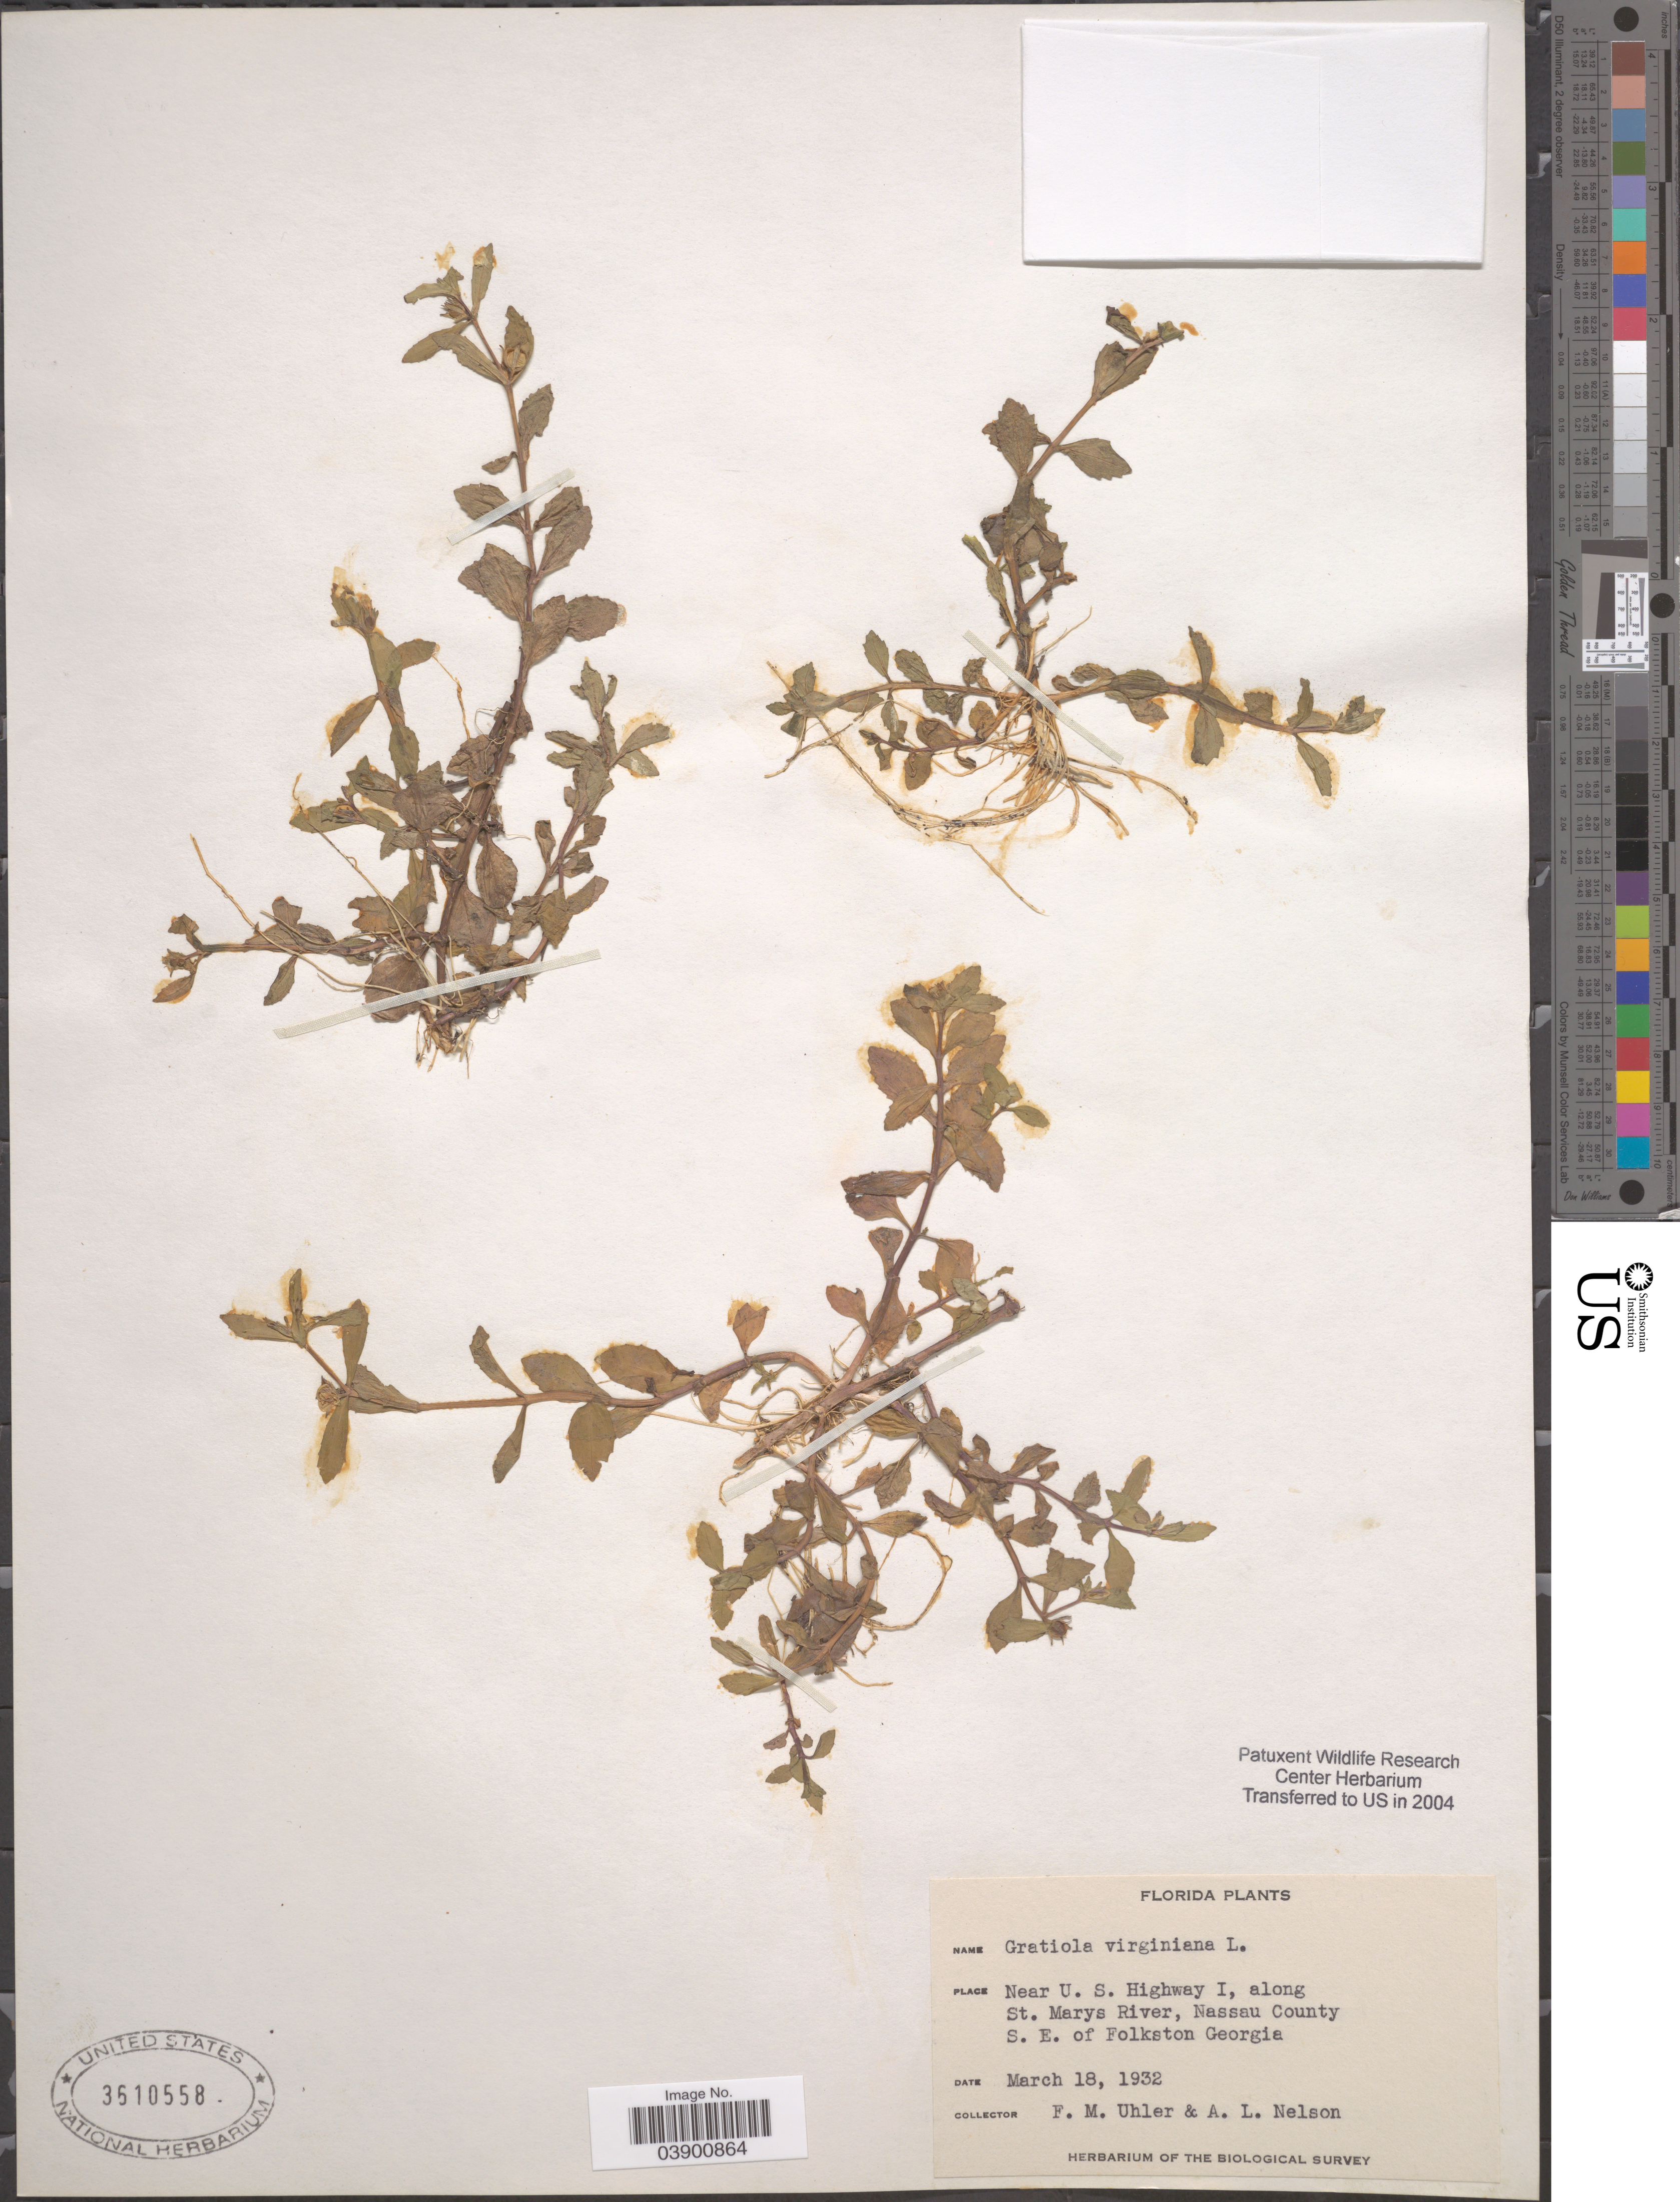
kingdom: Plantae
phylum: Tracheophyta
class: Magnoliopsida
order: Lamiales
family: Plantaginaceae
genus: Gratiola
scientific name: Gratiola virginiana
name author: L.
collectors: F. M. Uhler & A. L. Nelson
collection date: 1932-03-18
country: United States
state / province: Florida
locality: Near U. S. Highway I, along St. Marys River, Nassau County. S. E. of Folkston Georgia.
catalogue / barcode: US 3610558